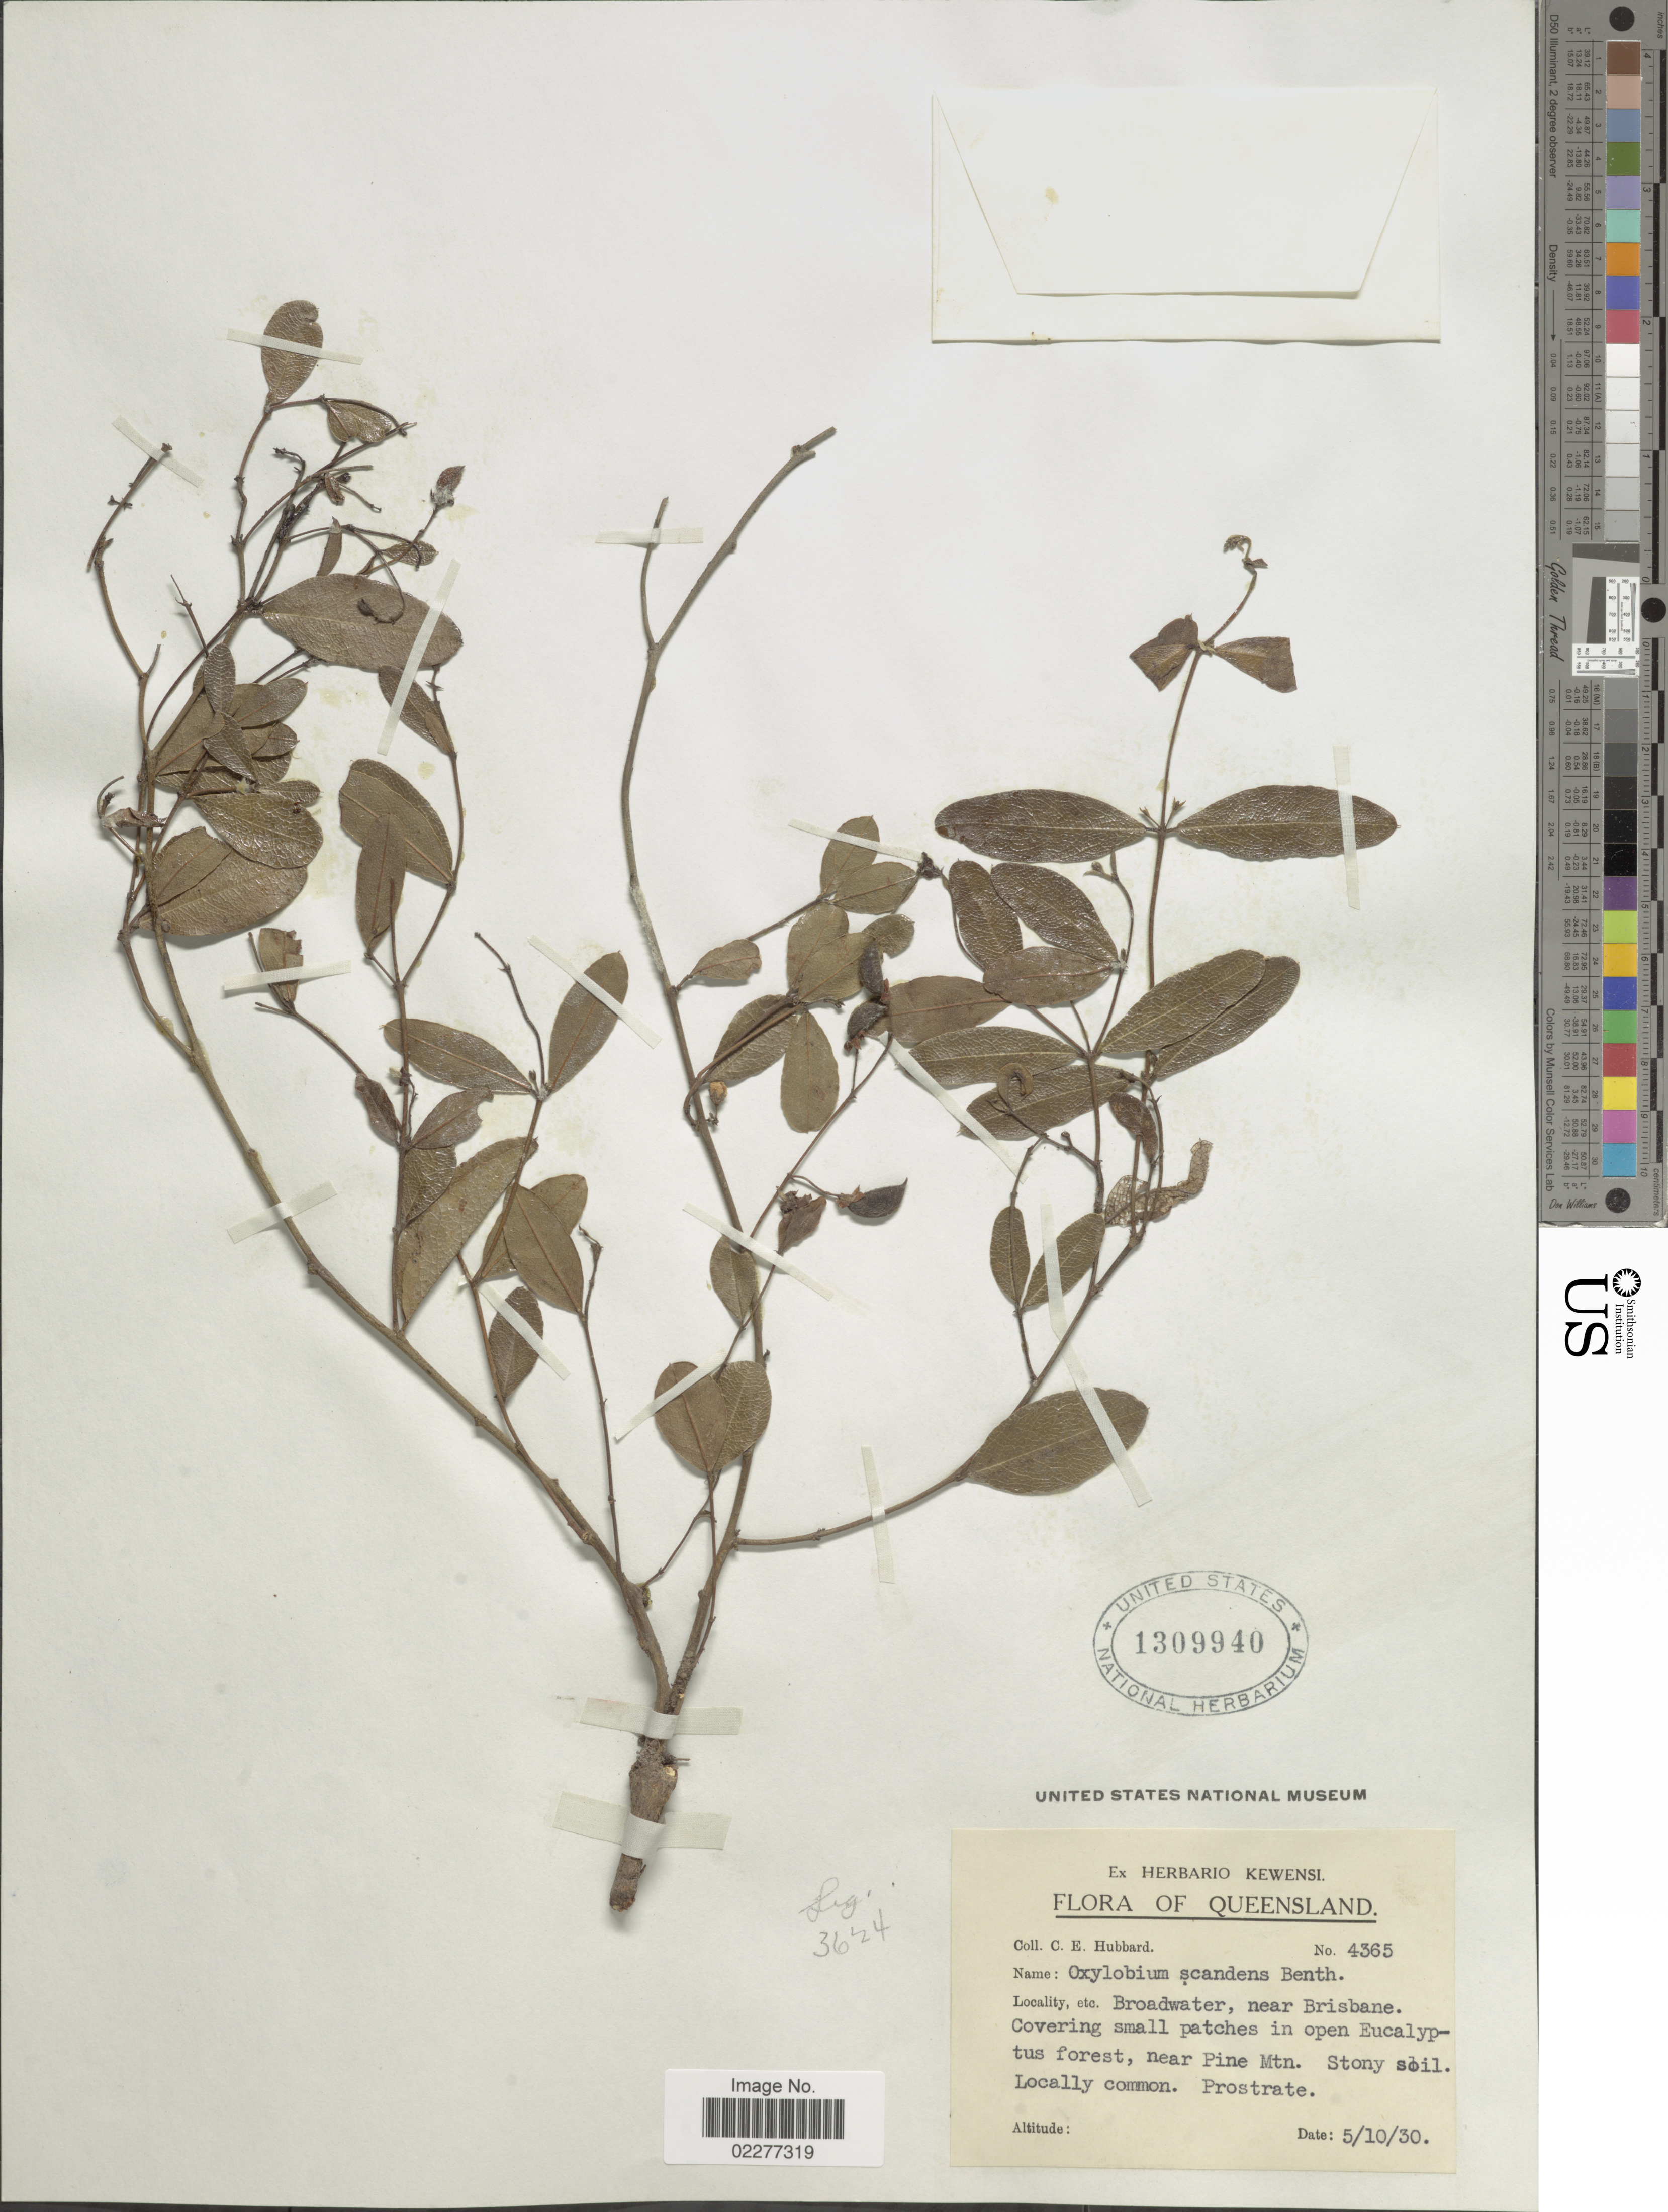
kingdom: Plantae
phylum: Tracheophyta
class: Magnoliopsida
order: Fabales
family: Fabaceae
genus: Oxylobium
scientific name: Oxylobium scandens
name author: (Sm.) Benth.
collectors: C. E. Hubbard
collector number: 4365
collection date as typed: Transcribed d/m/y: 5/10/30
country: Australia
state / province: Queensland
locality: Broadwater, near Brisbane. Covering small patches in open Eucalyptus forest, near Pine Mtn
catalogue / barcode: US 1309940